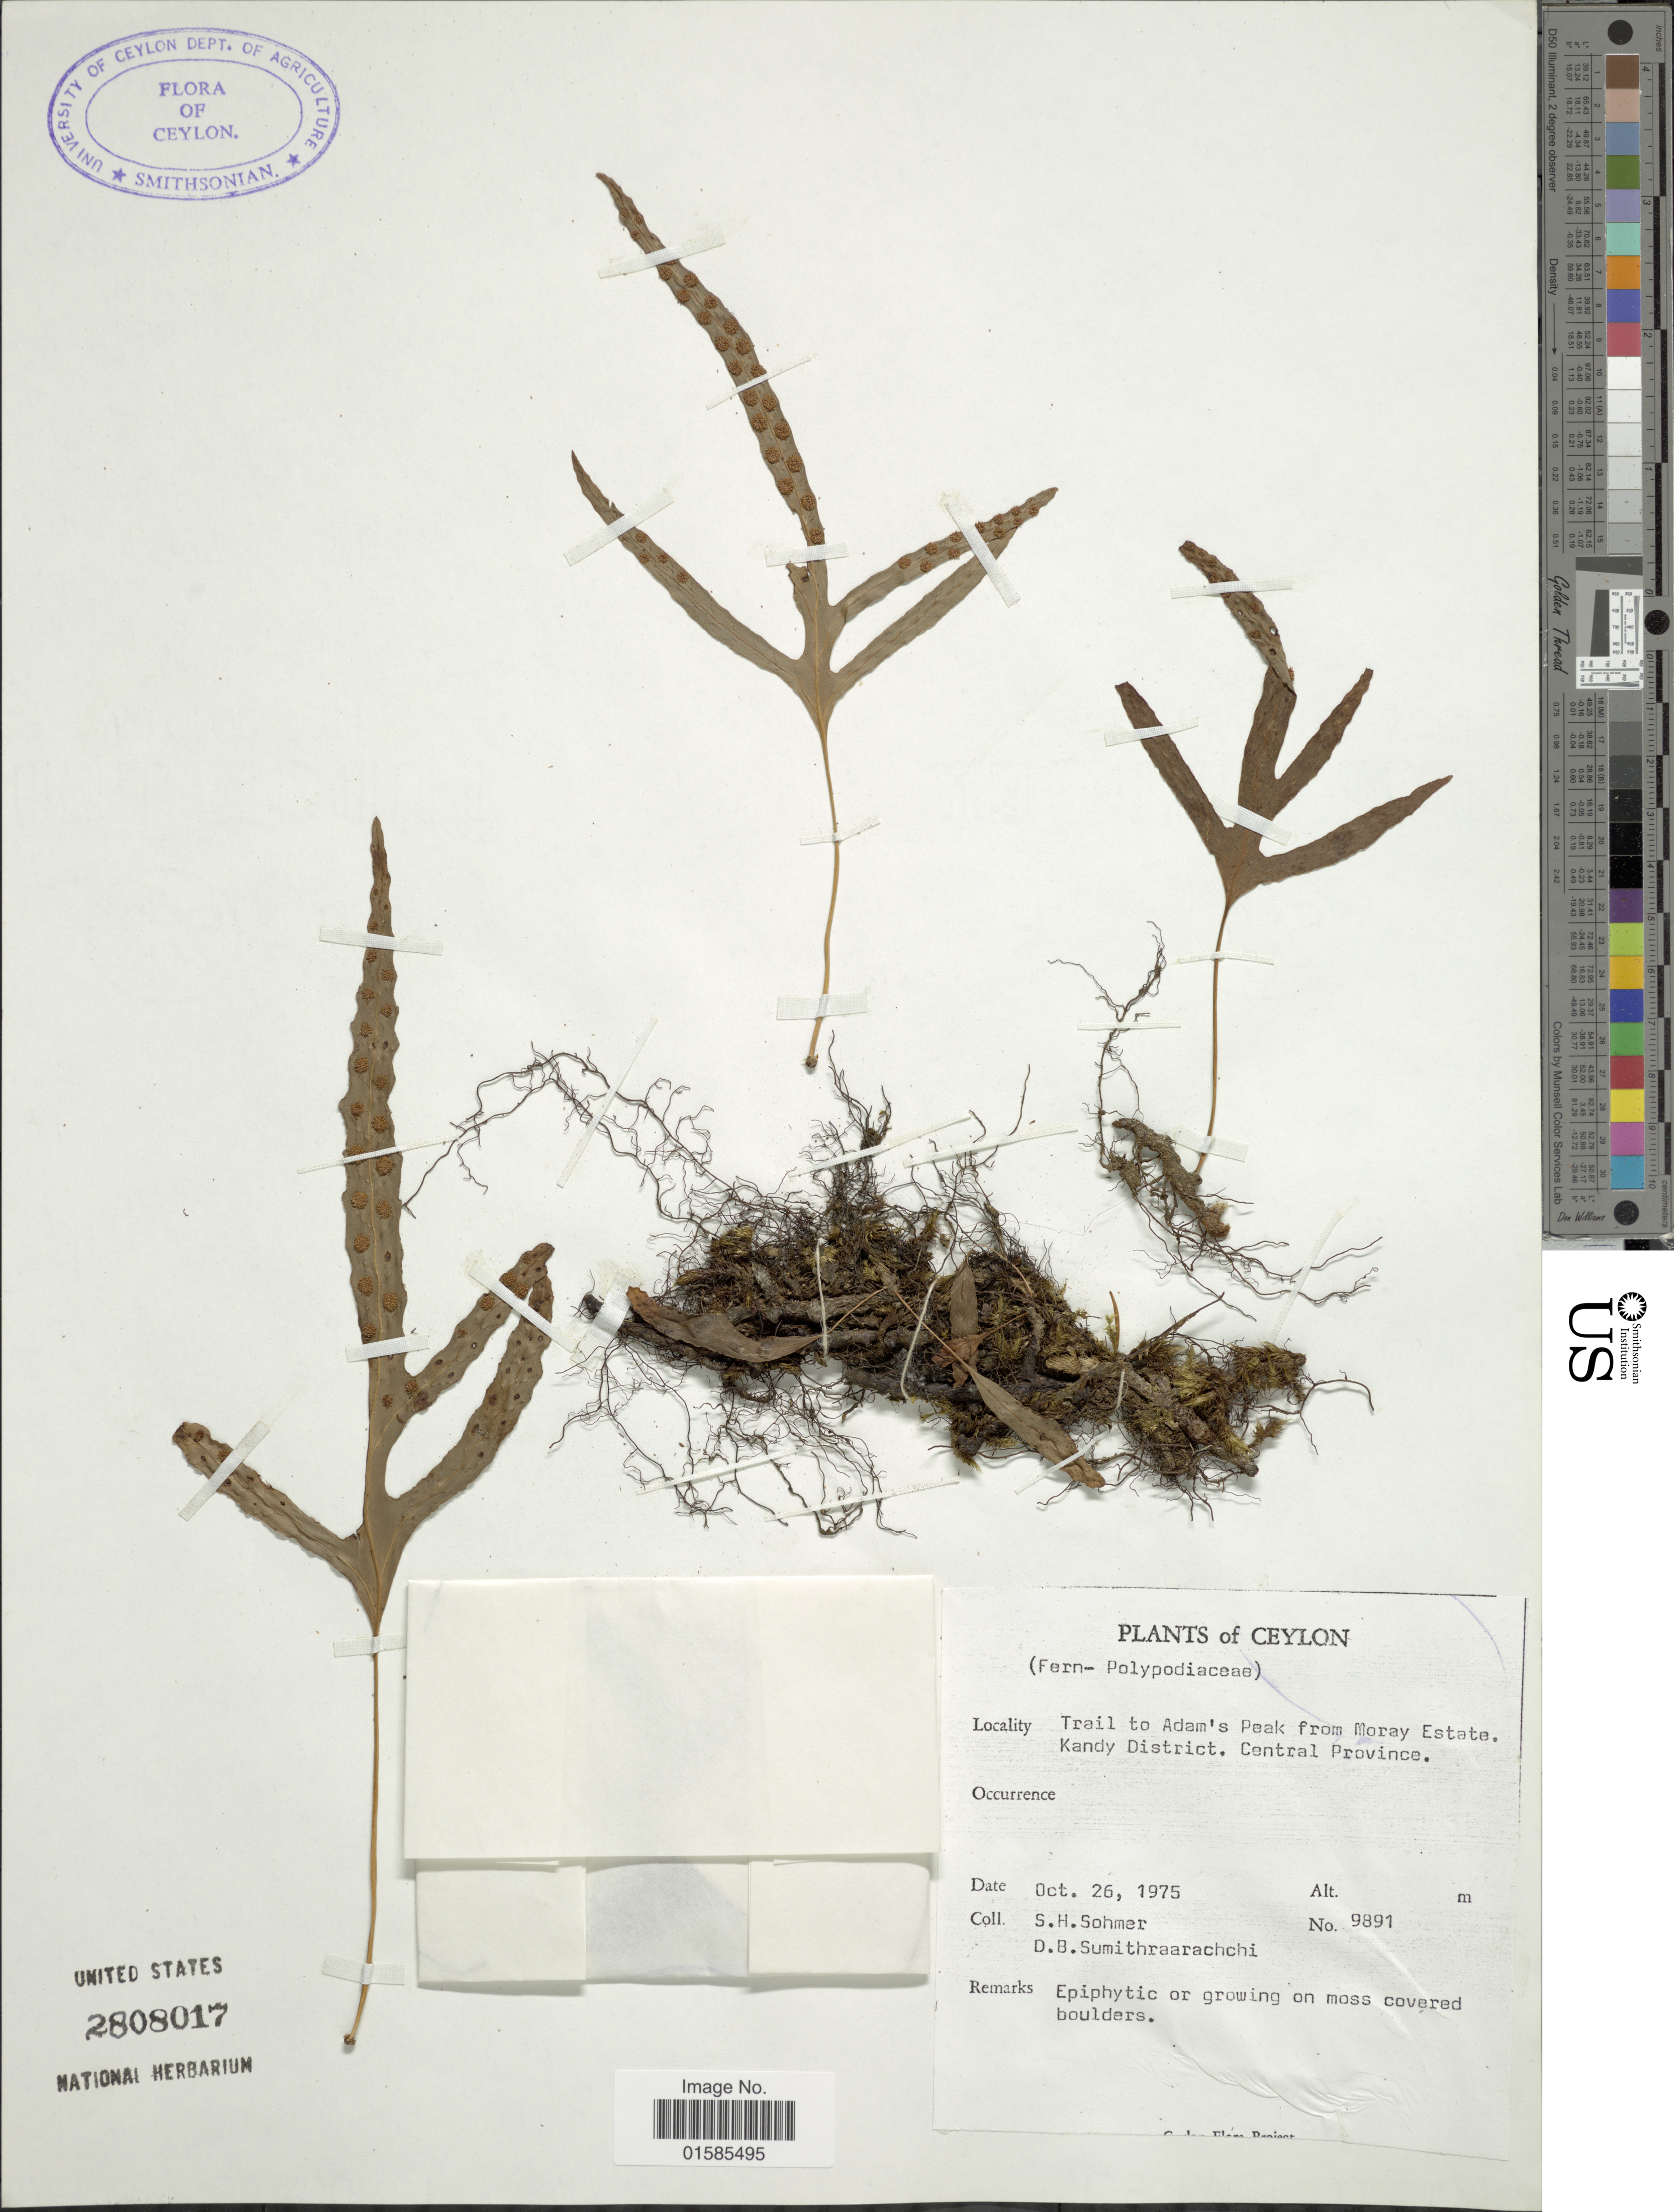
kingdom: Plantae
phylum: Tracheophyta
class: Polypodiopsida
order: Polypodiales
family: Polypodiaceae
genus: Leptochilus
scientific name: Leptochilus sp.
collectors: S. H. Sohmer & D. B. Sumithraarachchi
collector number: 9891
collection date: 1975-10-26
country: Sri Lanka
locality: Ceylon, Trail to Adam's Peak from Moray Estate. Kandy District. Central Province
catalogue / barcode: US 2808017